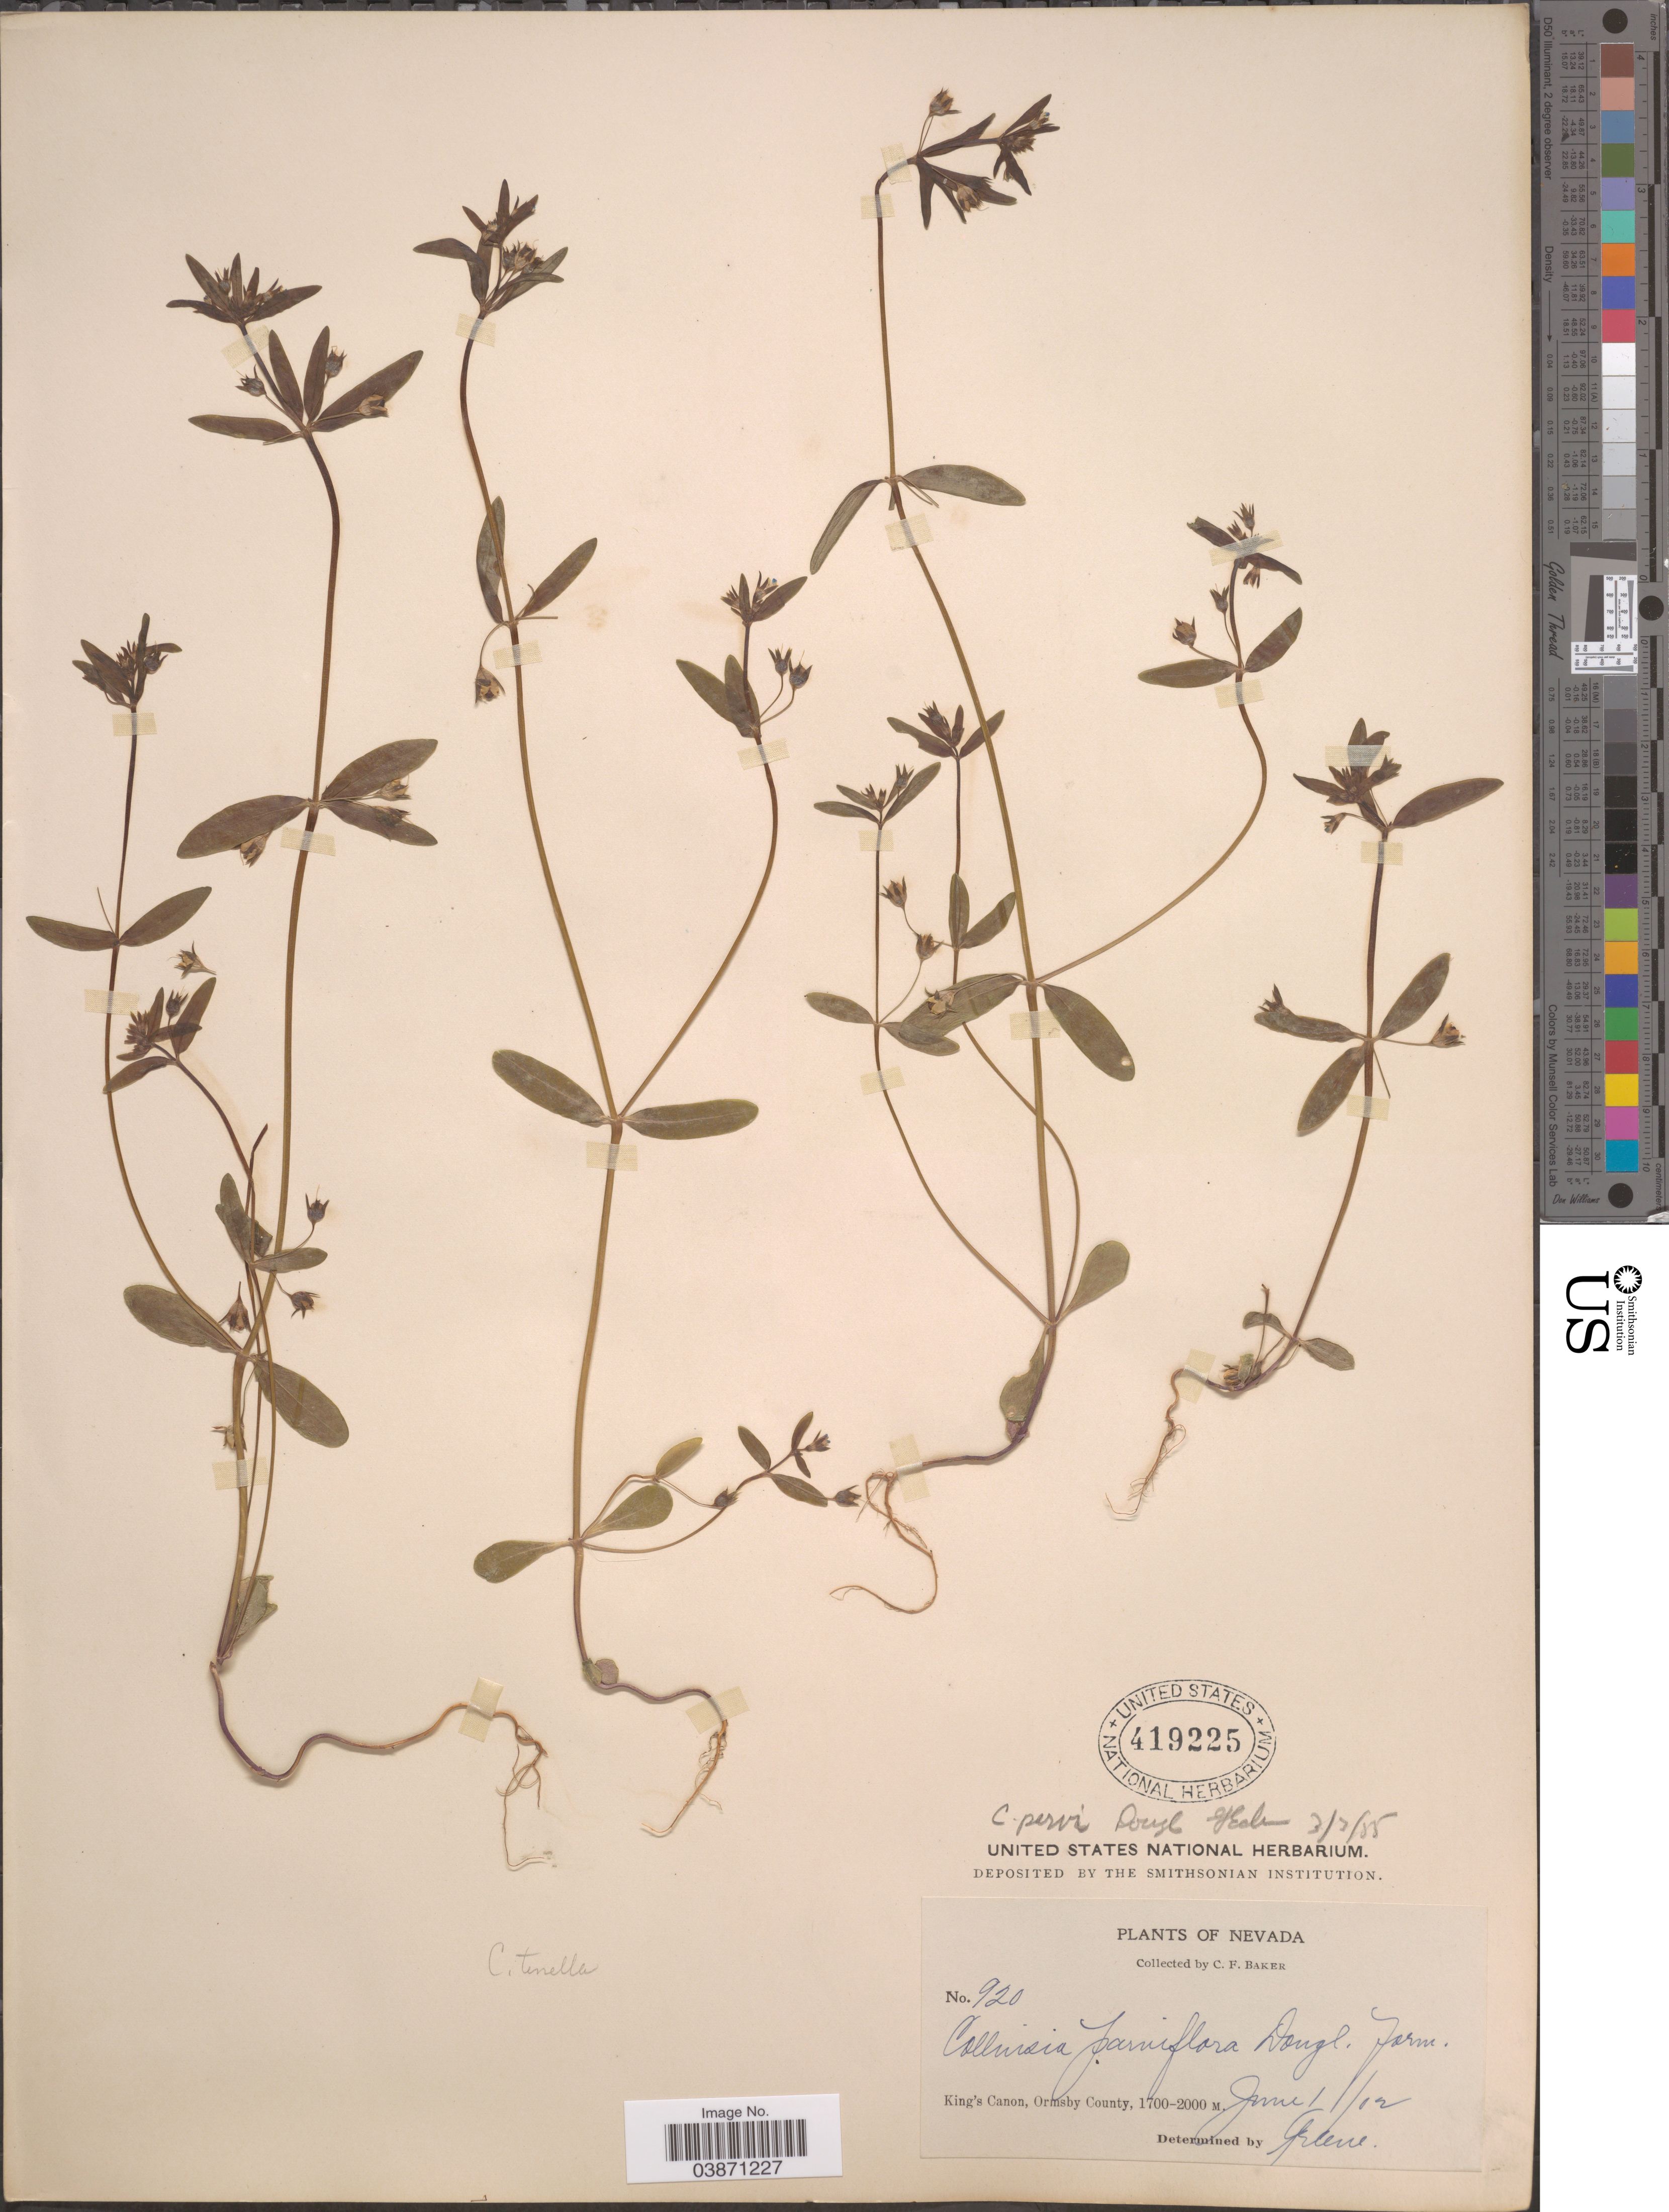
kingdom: Plantae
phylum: Tracheophyta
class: Magnoliopsida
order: Lamiales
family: Plantaginaceae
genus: Collinsia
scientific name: Collinsia parviflora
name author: Douglas ex Lindl.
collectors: C. F. Baker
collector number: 920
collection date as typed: Transcribed d/m/y: 1/6/2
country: United States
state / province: Nevada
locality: King's Canon, Ormsby County.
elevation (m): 1700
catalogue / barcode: US 419225